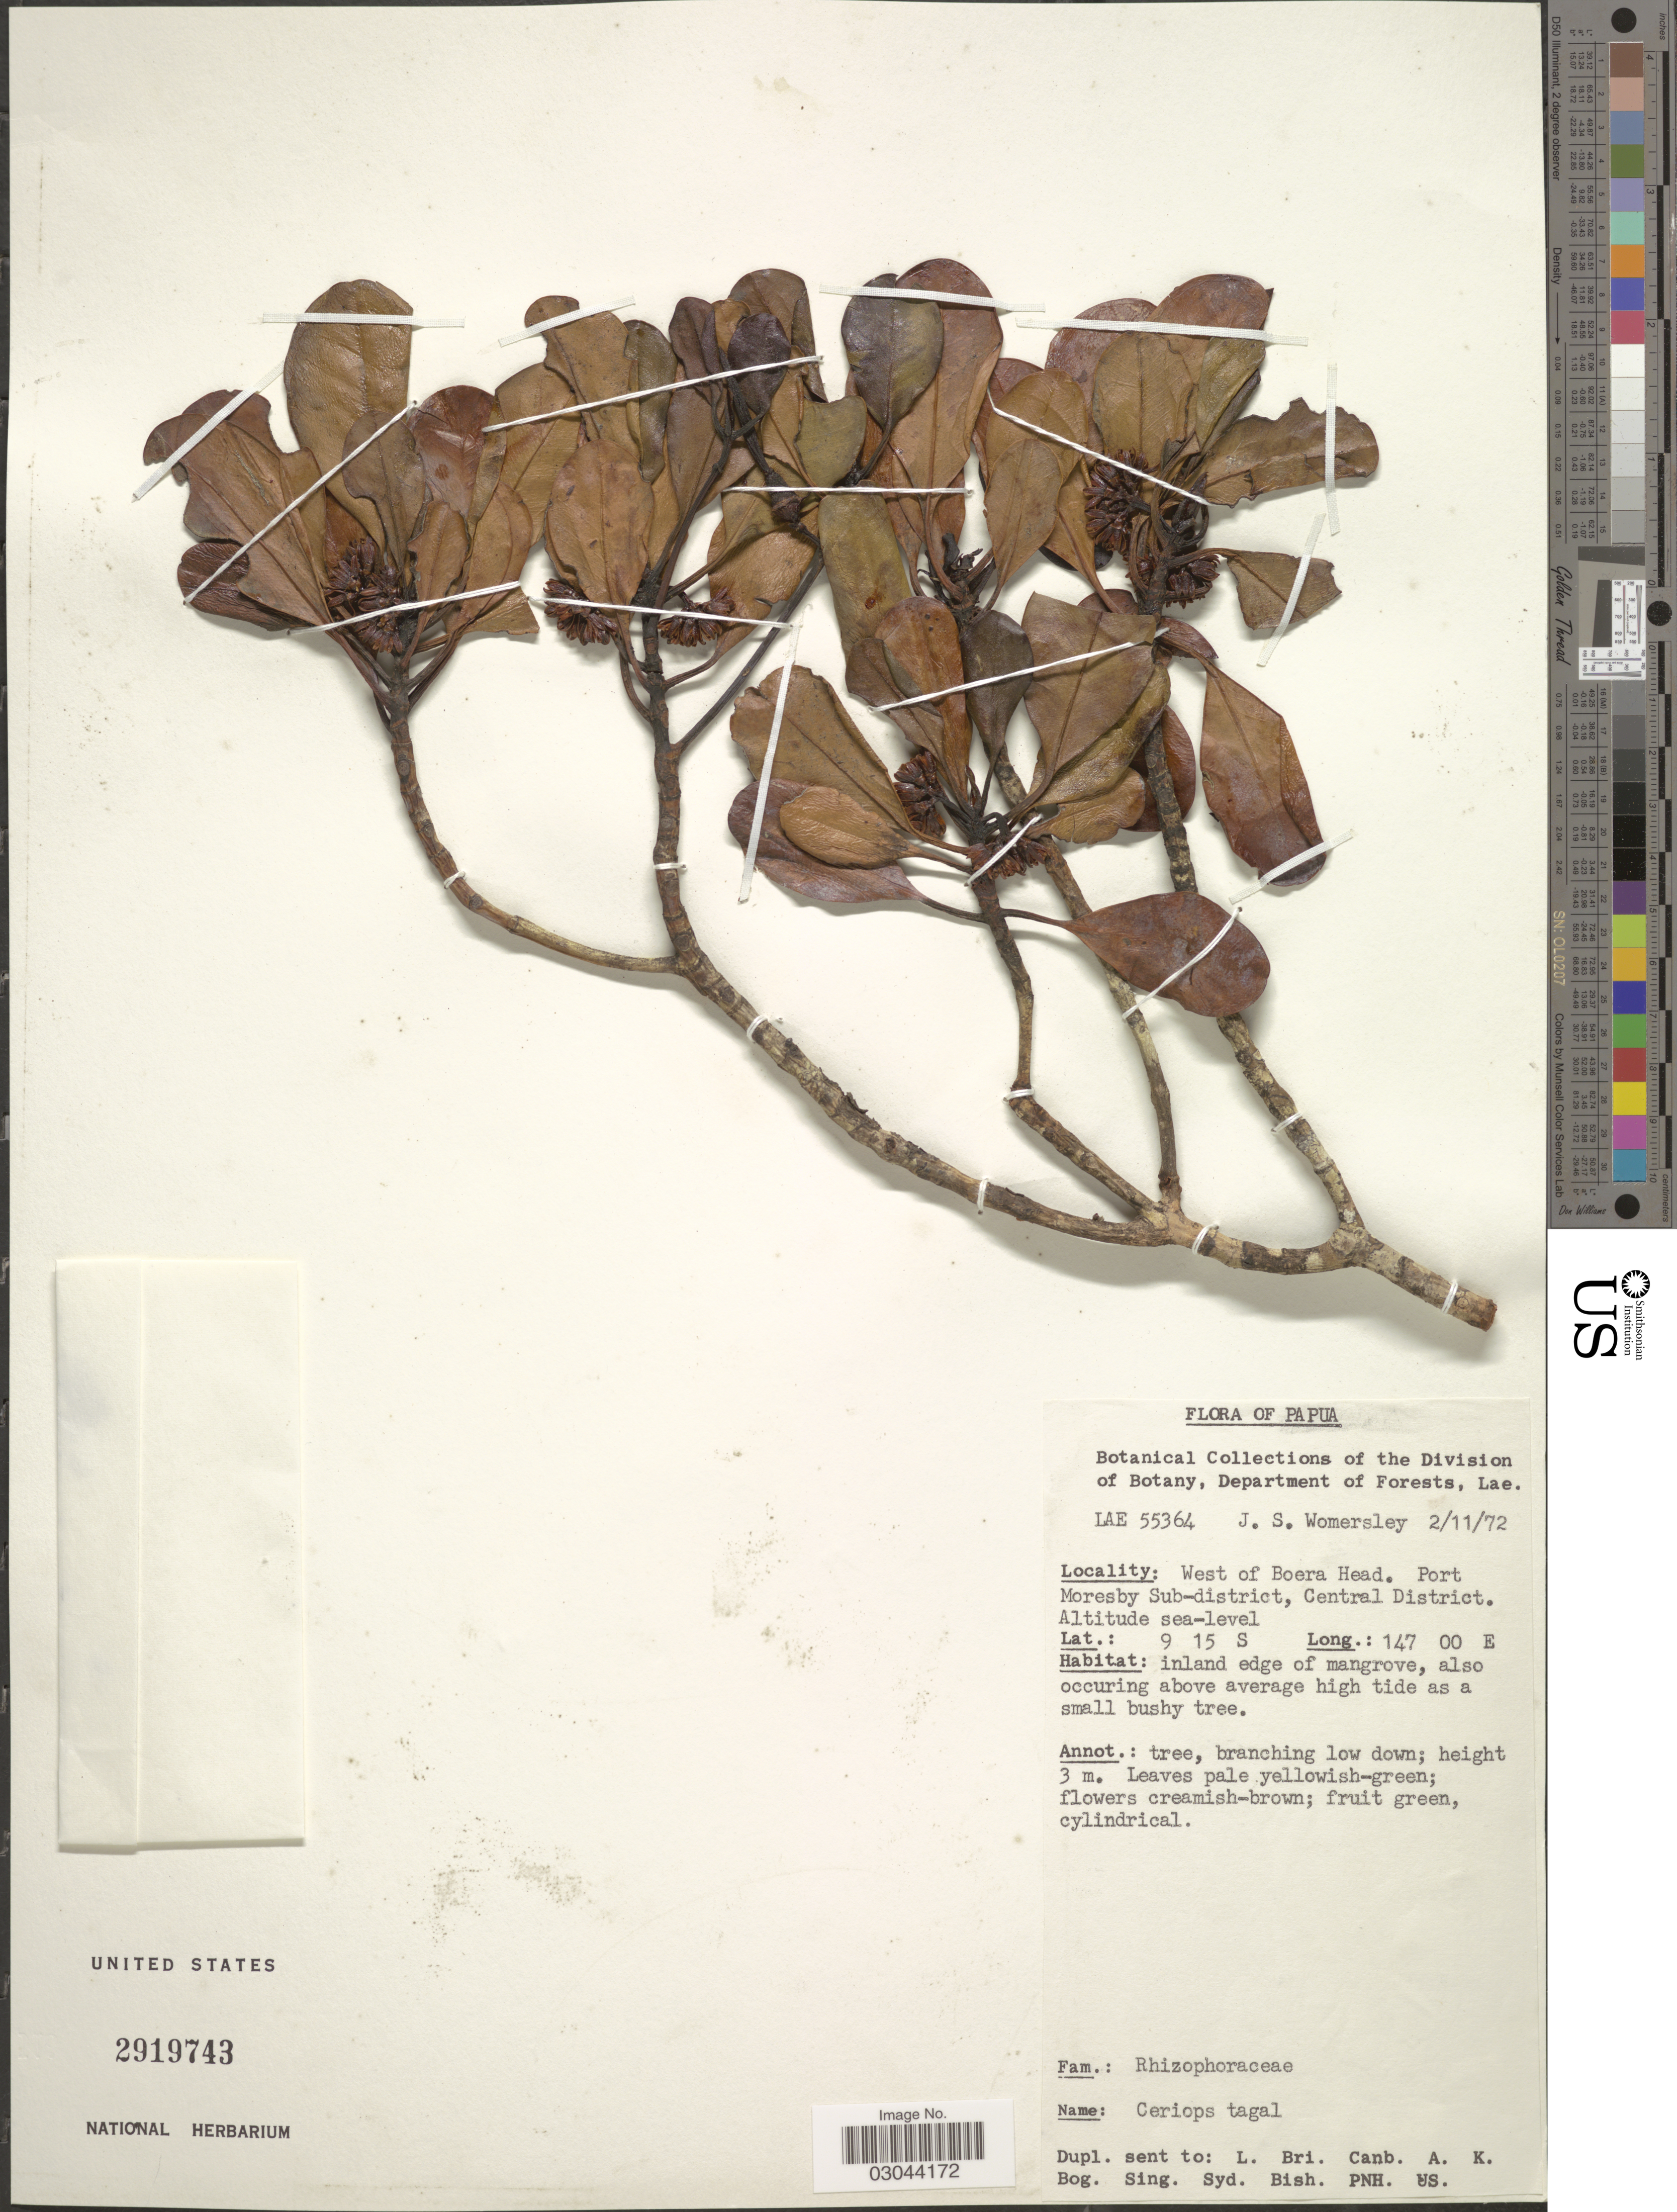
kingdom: Plantae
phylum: Tracheophyta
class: Magnoliopsida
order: Malpighiales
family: Rhizophoraceae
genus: Ceriops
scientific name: Ceriops tagal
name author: (Perr.) C.B. Rob.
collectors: J. S. Womersley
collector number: LAE55364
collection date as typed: Transcribed d/m/y: 2/11/72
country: Papua New Guinea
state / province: Central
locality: Papua. West of Boera Head. Port Moresby Sub-district, Central District.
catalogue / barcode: US 2919743